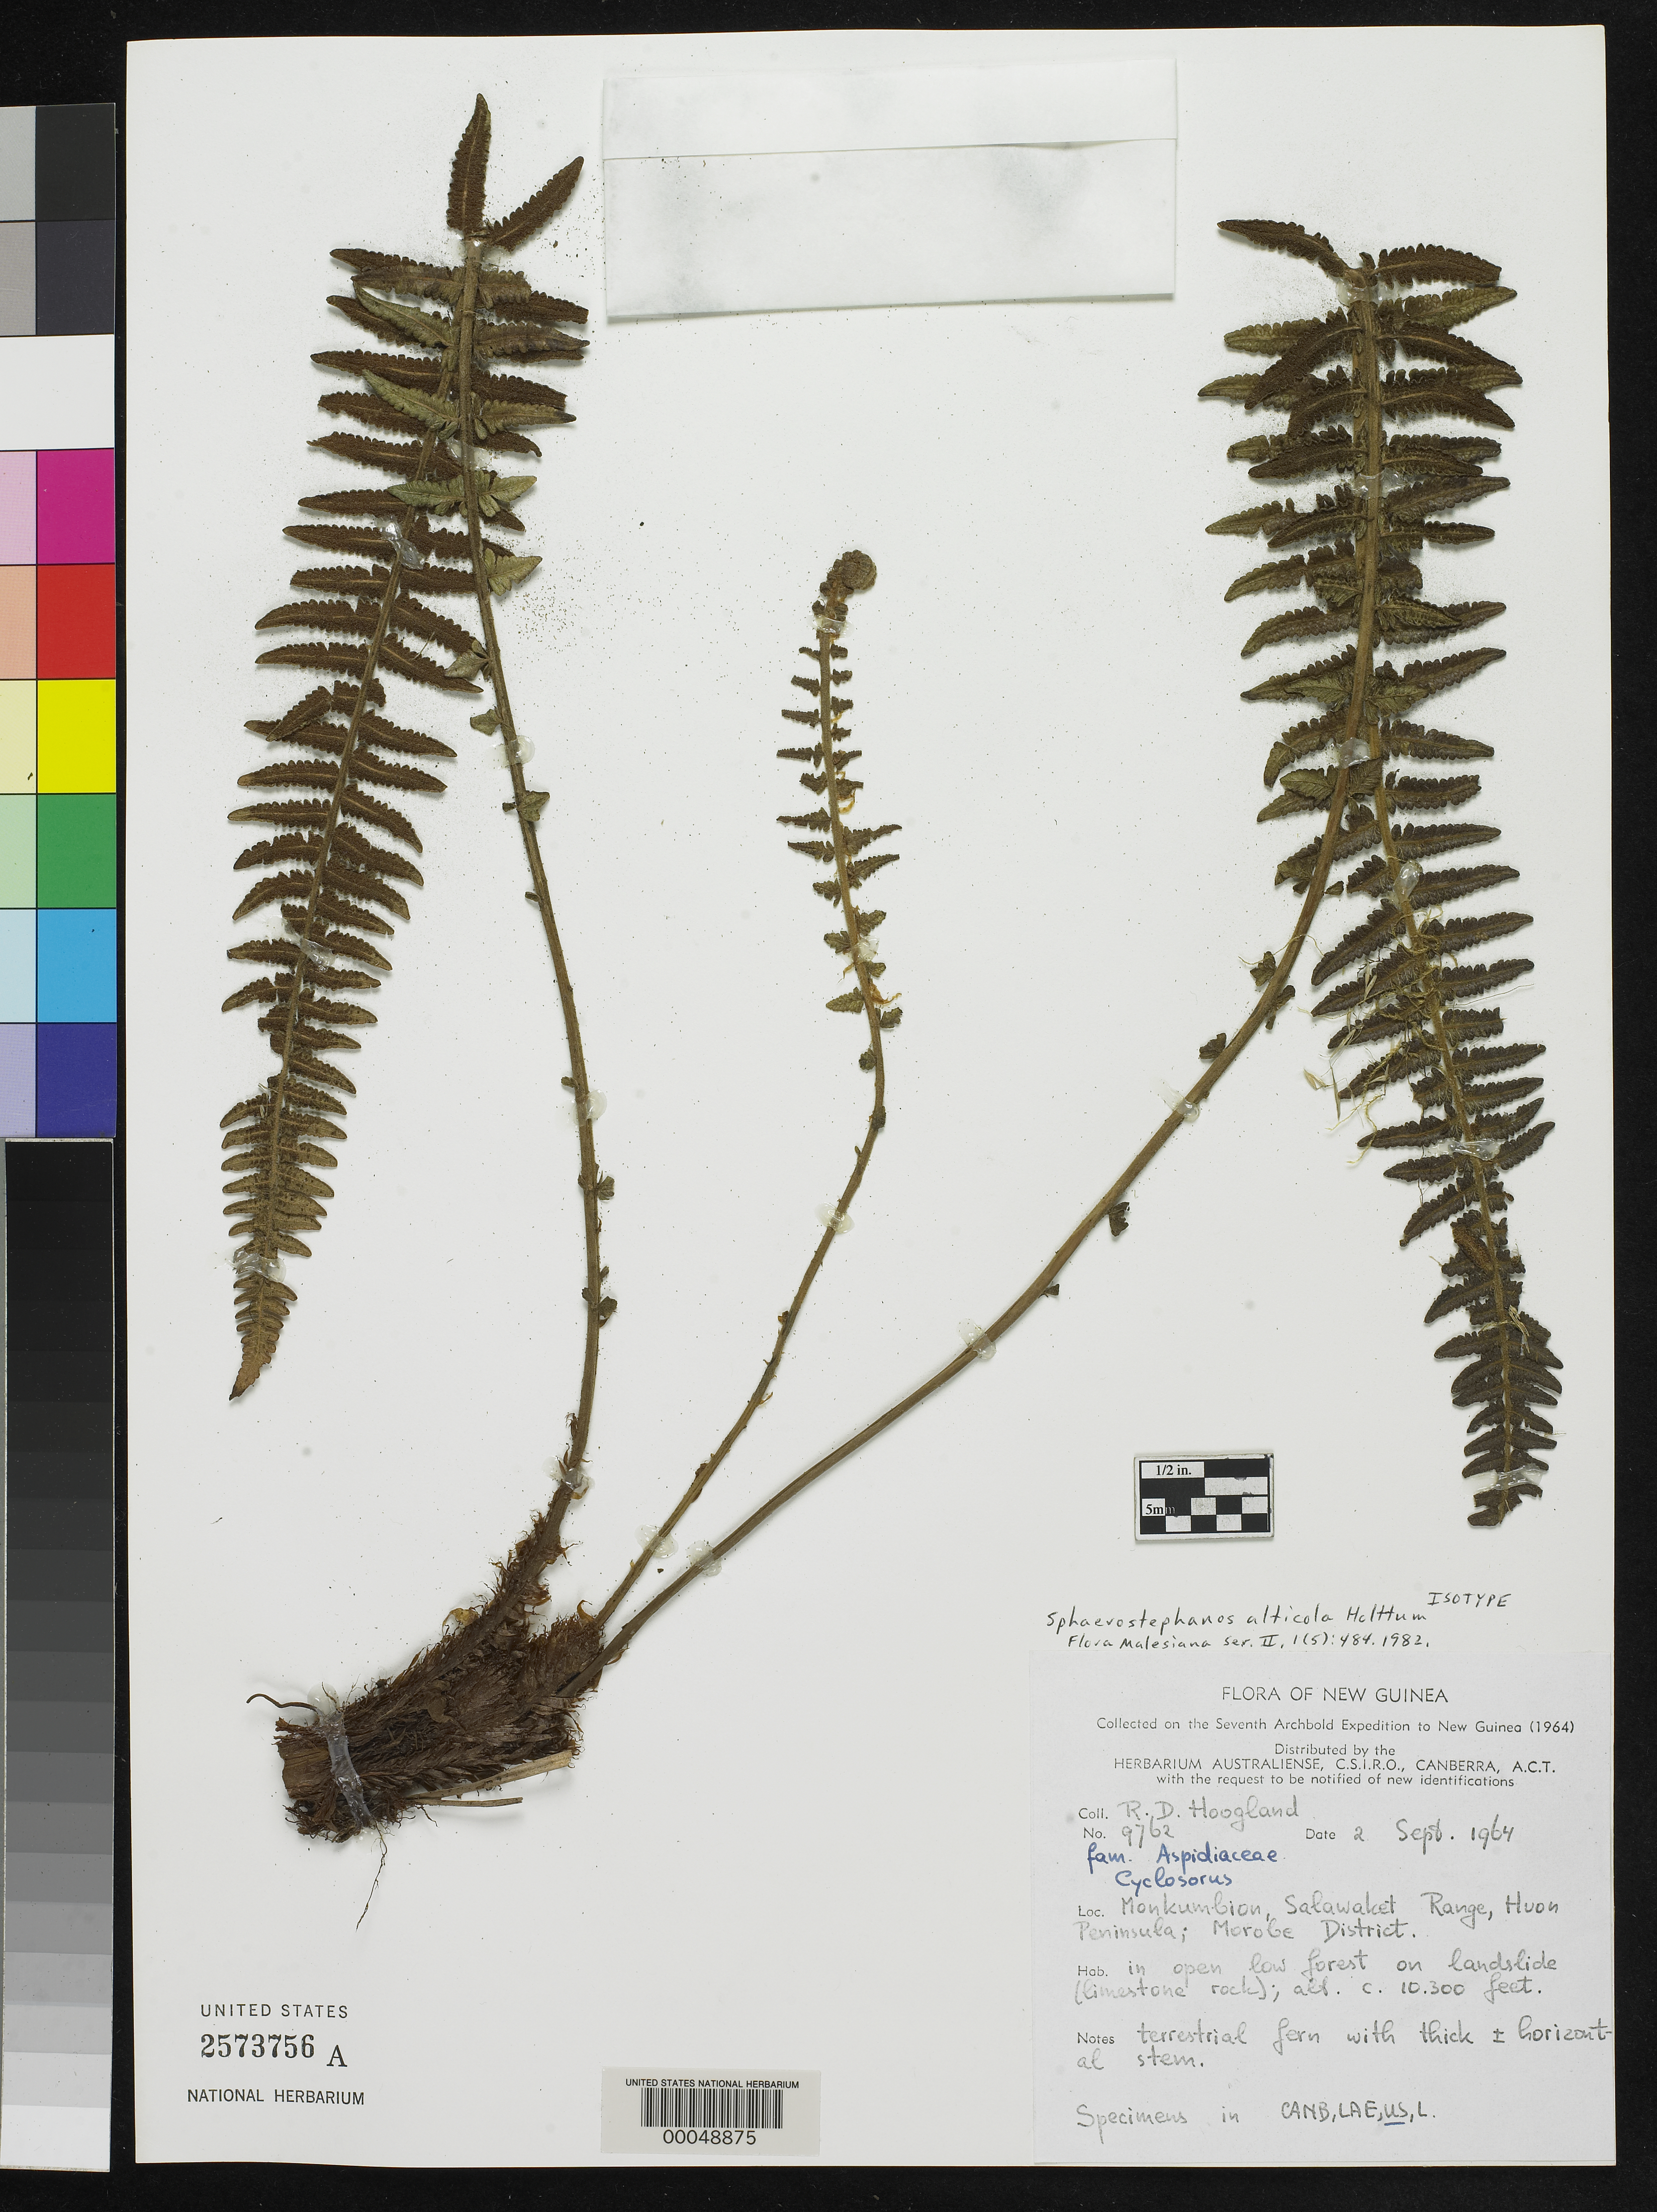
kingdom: Plantae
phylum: Tracheophyta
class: Polypodiopsida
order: Polypodiales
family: Thelypteridaceae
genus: Sphaerostephanos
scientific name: Sphaerostephanos alticola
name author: Holttum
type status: Isotype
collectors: R. D. Hoogland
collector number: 9762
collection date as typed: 02 Sep 1964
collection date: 1964-09-02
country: Papua New Guinea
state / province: Morobe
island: New Guinea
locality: Huon peninsula, Salawaket Range, Monkumbion.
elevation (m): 3139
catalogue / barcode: US 2573756A